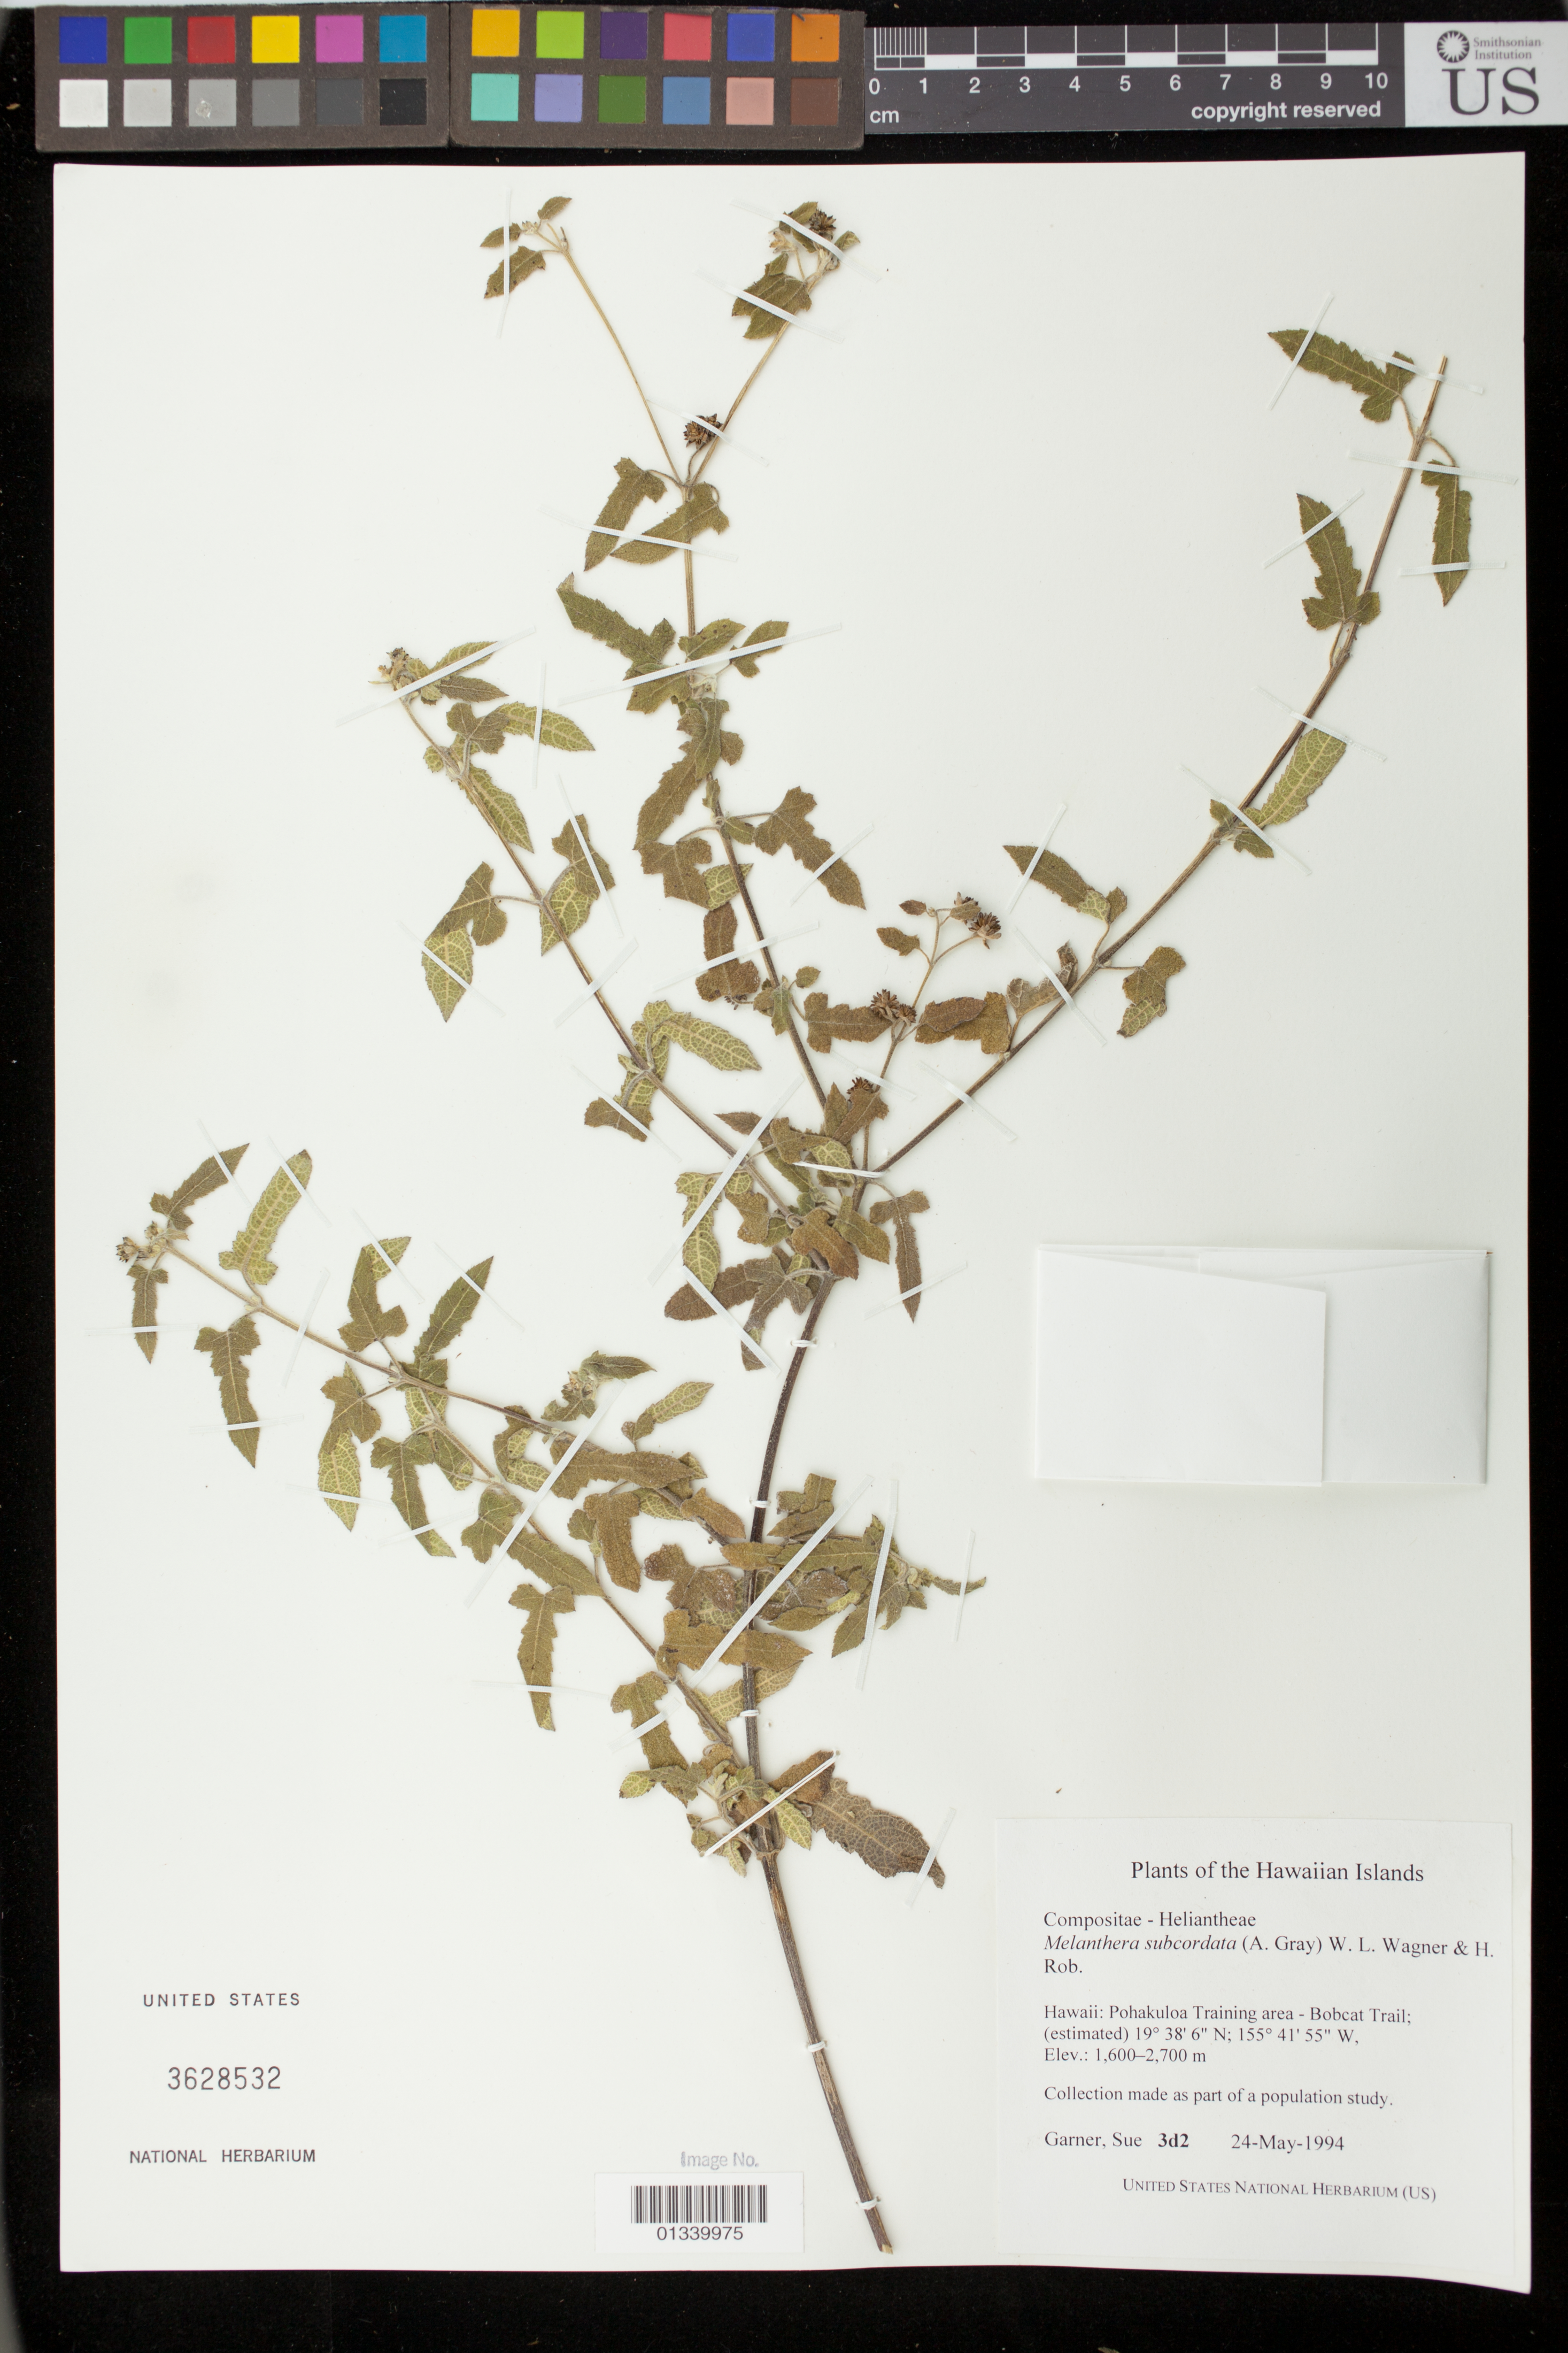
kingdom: Plantae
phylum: Tracheophyta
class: Magnoliopsida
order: Asterales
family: Asteraceae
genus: Wollastonia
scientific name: Wollastonia subcordata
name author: (A. Gray) Orchard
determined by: Wagner, W. L., (BOT), Smithsonian Institution - National Museum of Natural History (UNITED STATES)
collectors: S. Garner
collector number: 3d2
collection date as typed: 24 May 1994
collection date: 1994-05-24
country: United States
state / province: Hawaii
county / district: Hawaii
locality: Pohakuloa Training area - Bobcat Trail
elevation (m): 1600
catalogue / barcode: US 3628532